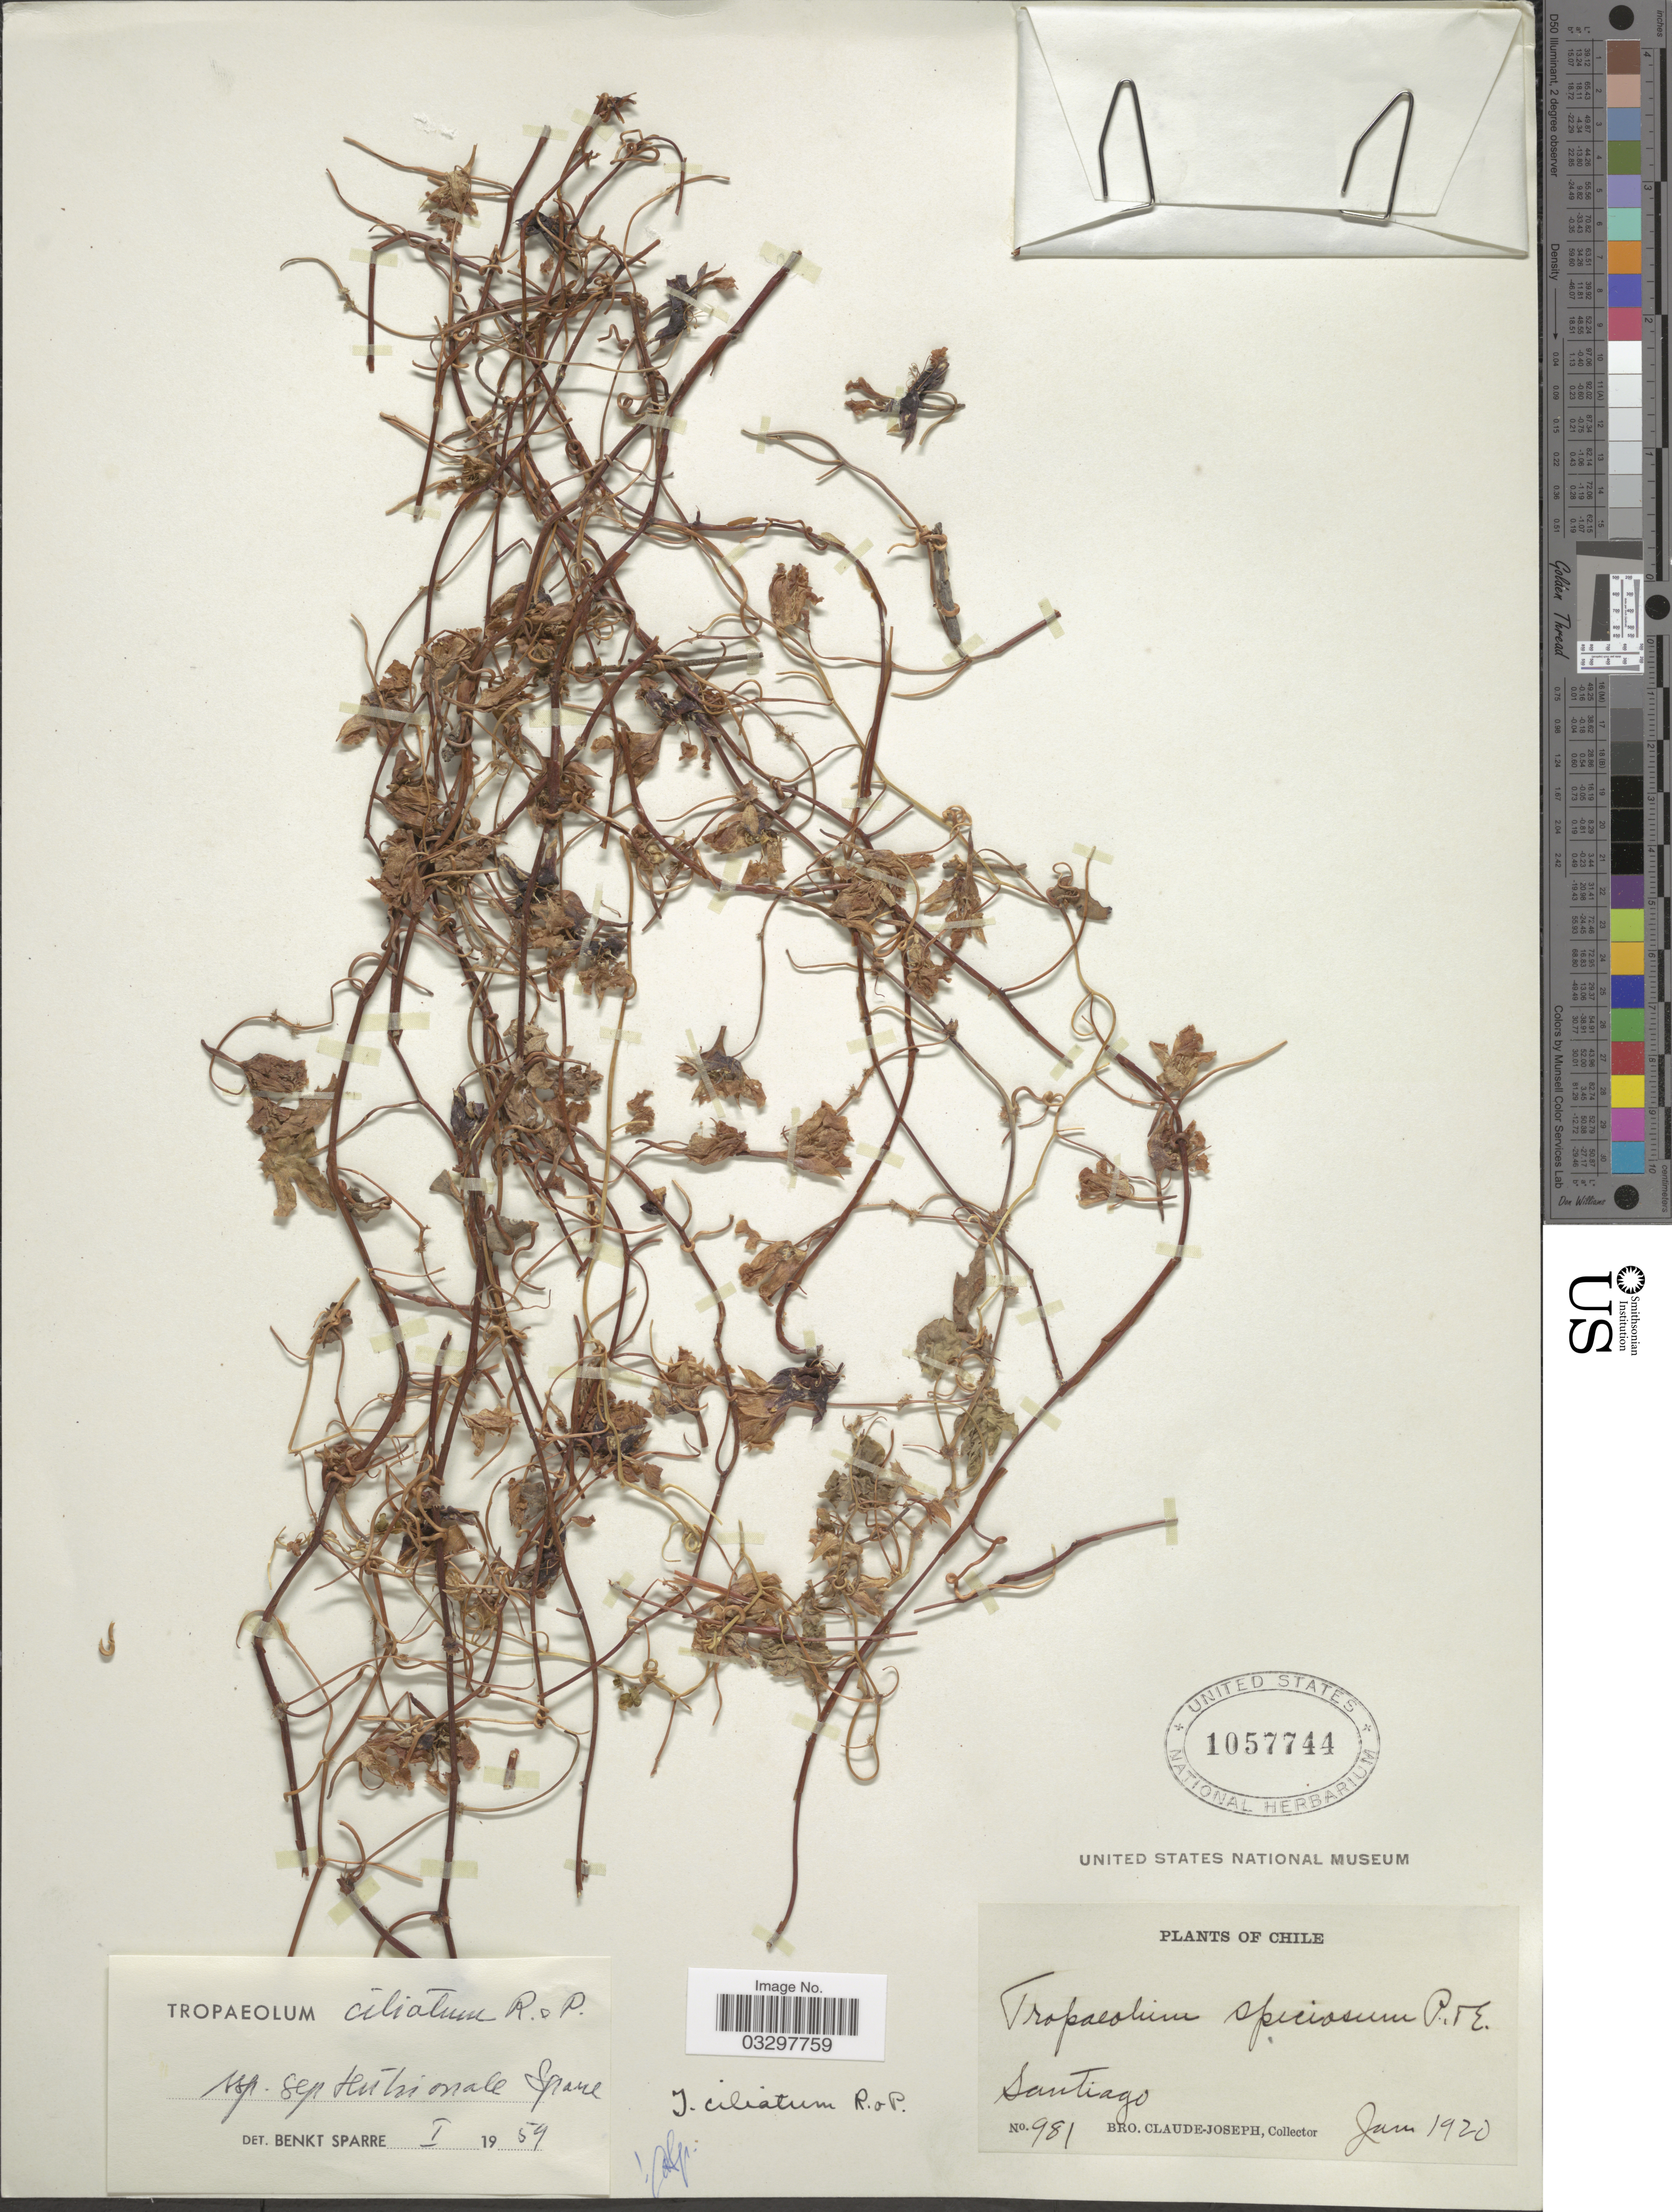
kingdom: Plantae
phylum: Tracheophyta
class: Magnoliopsida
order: Brassicales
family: Tropaeolaceae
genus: Tropaeolum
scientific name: Tropaeolum ciliatum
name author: Ruiz & Pav.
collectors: Bro. Claude-Joseph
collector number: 981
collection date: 1920-01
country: Chile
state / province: Región Metropolitana (RM)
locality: Santiago.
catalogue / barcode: US 1057744